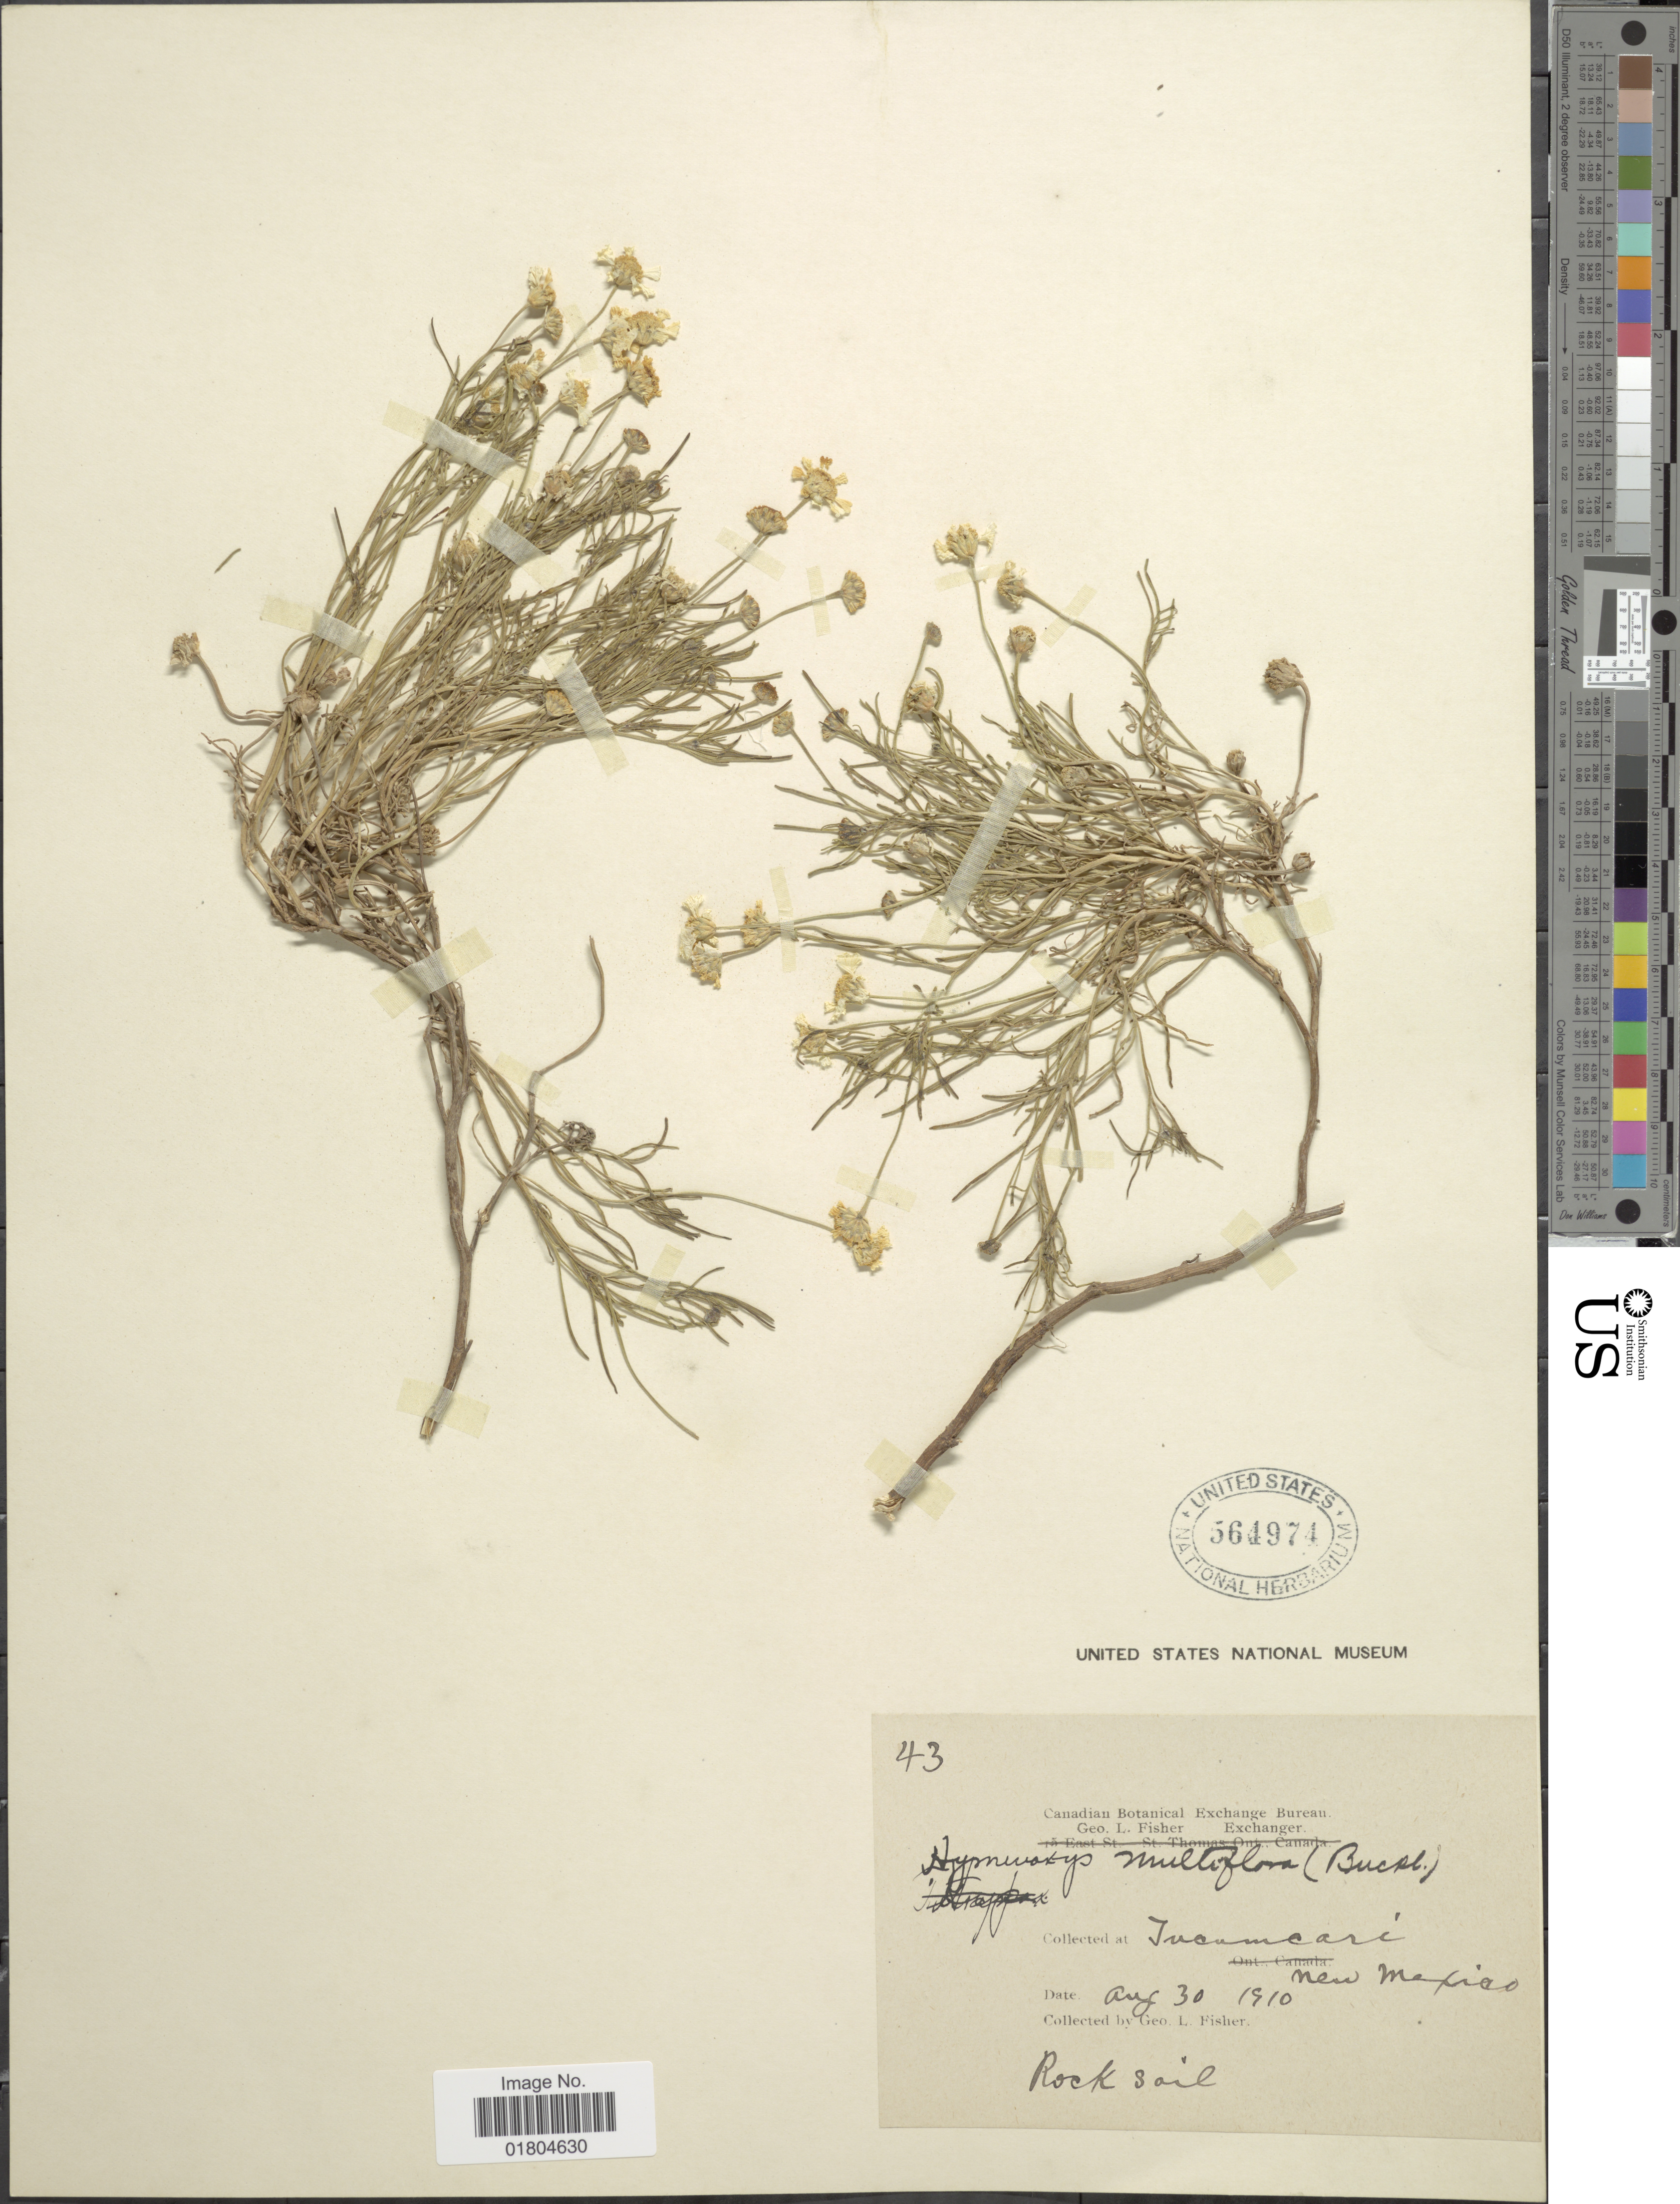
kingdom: Plantae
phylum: Tracheophyta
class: Magnoliopsida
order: Asterales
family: Asteraceae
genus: Hymenoxys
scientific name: Hymenoxys odorata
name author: DC.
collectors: G. L. Fisher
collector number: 43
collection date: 1910-08-30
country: United States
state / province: New Mexico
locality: Tucumcari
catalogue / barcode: US 564974